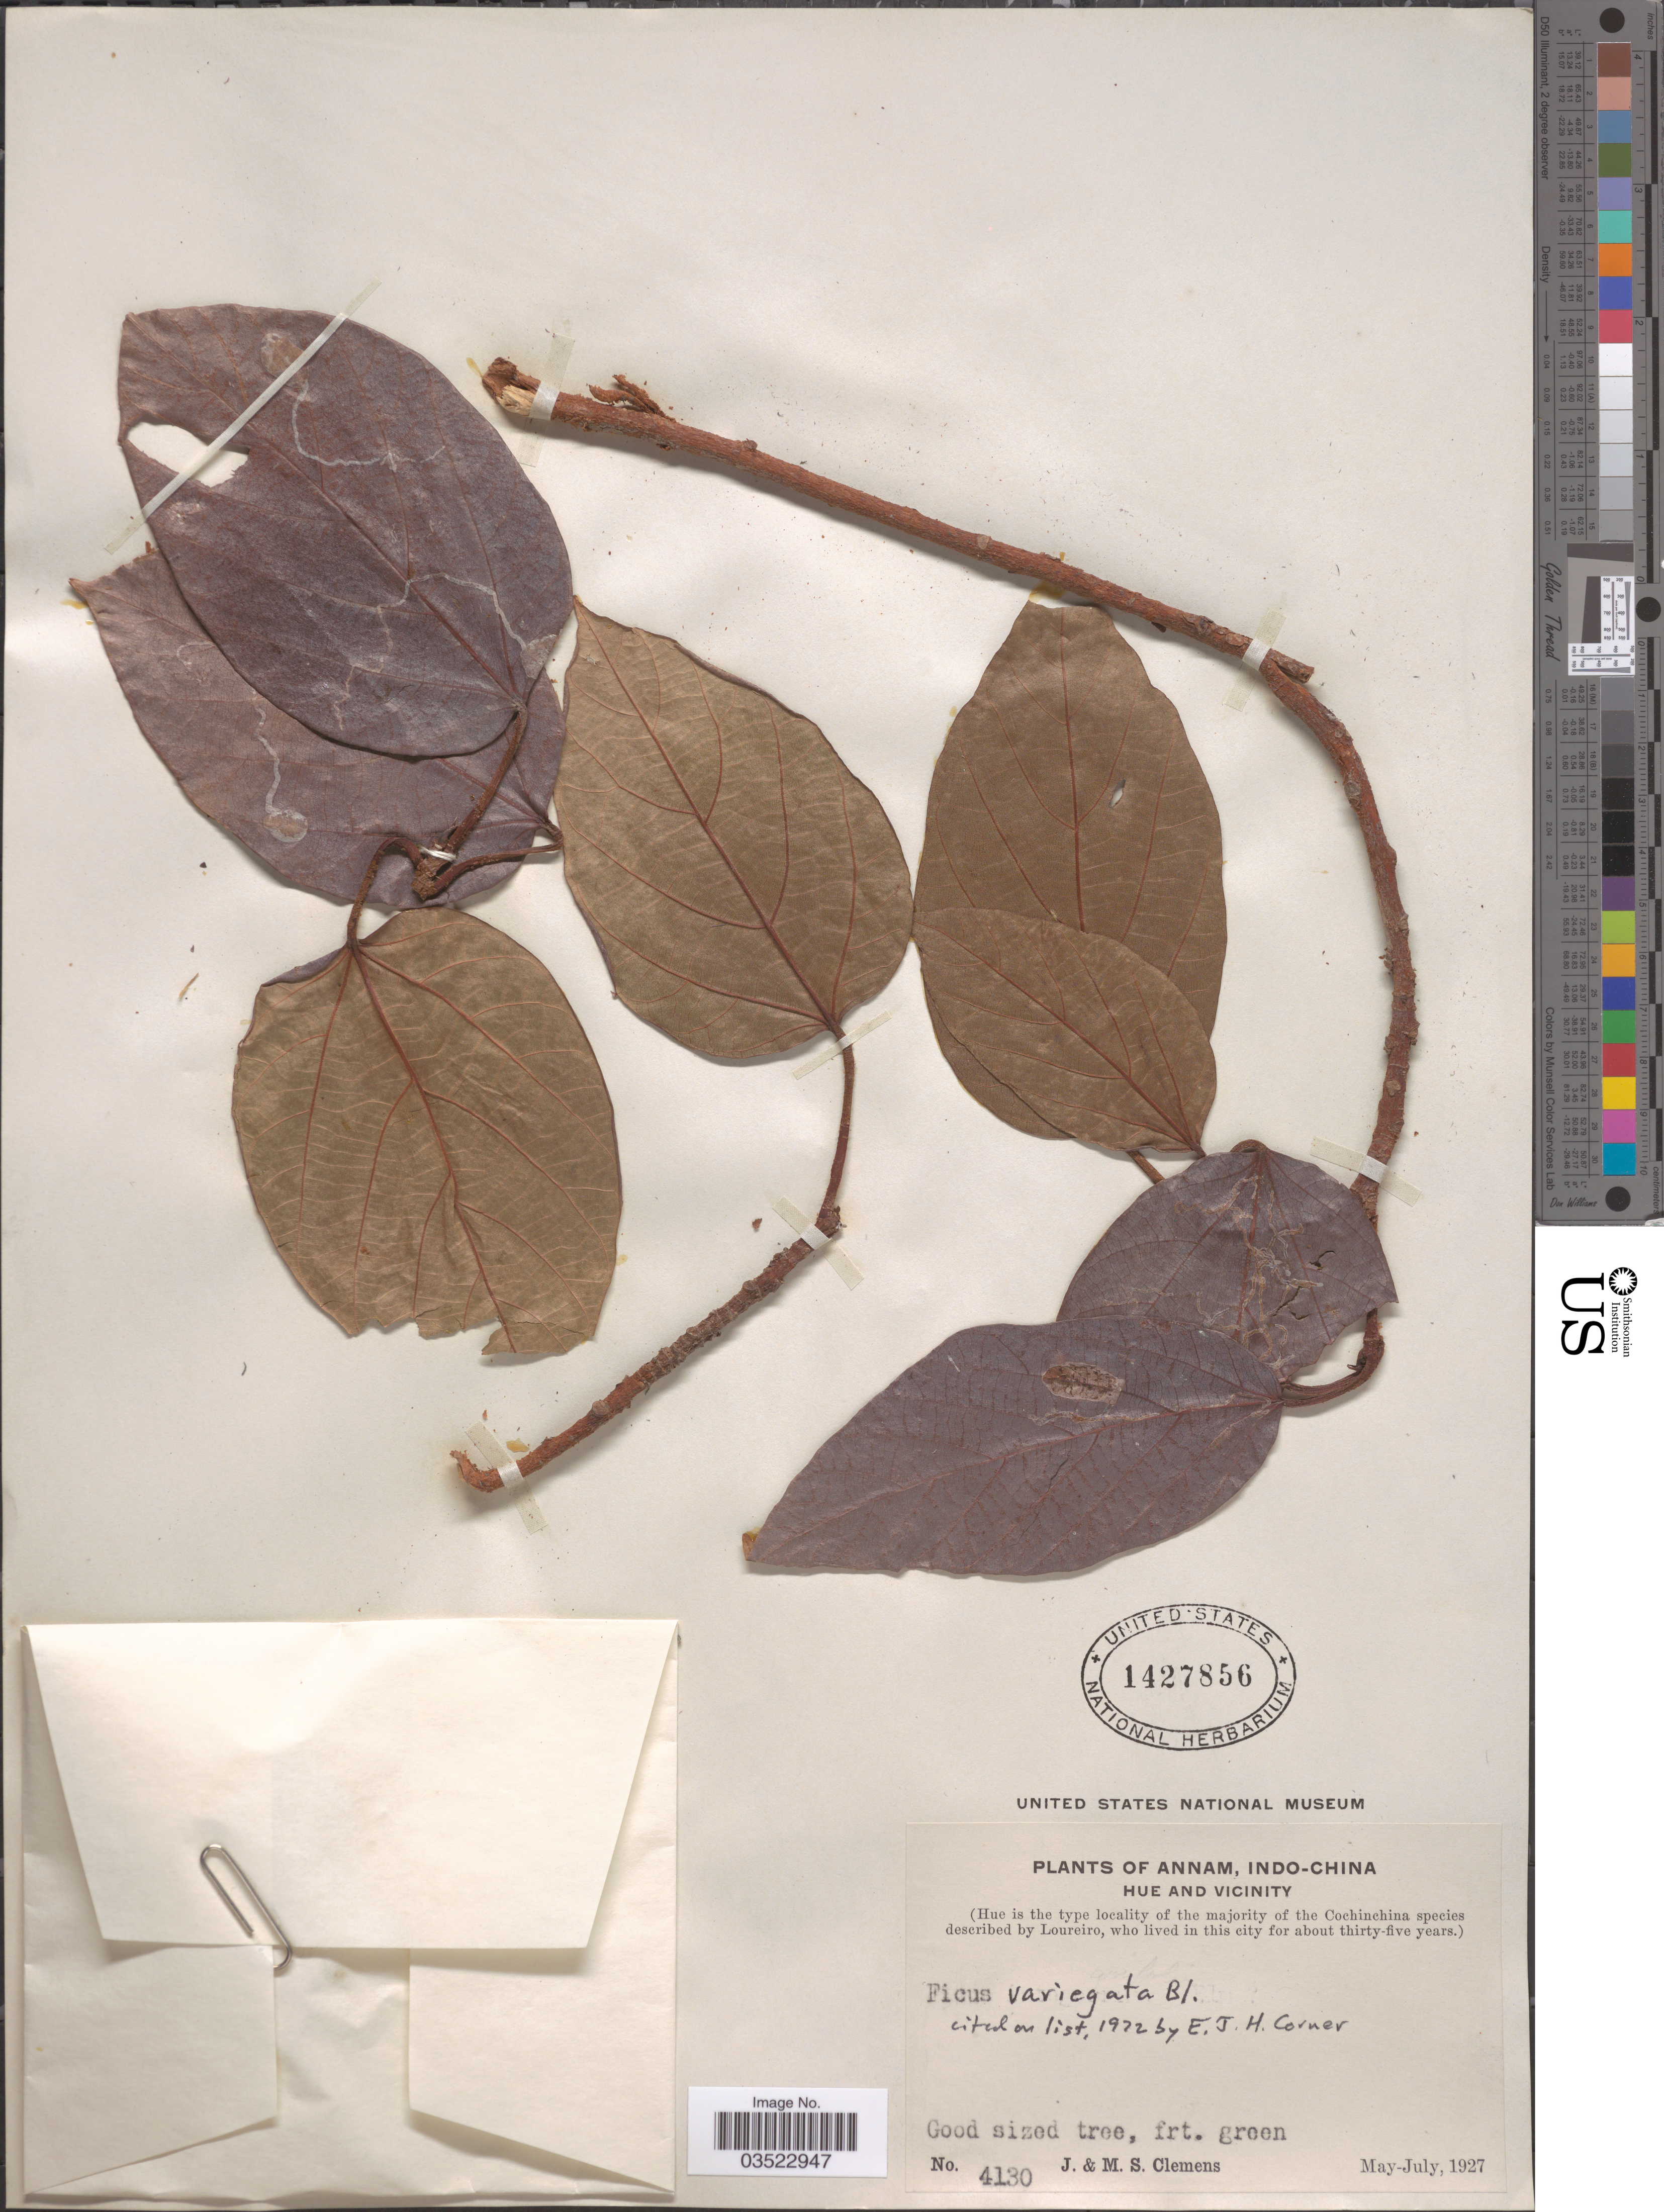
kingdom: Plantae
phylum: Tracheophyta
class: Magnoliopsida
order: Rosales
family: Moraceae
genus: Ficus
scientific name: Ficus variegata var. variegata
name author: Blume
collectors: J. Clemens & M. S. Clemens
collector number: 4130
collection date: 1927-05/1927-07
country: Vietnam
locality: Annam. Hue and Vicinity.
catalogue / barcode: US 1427856